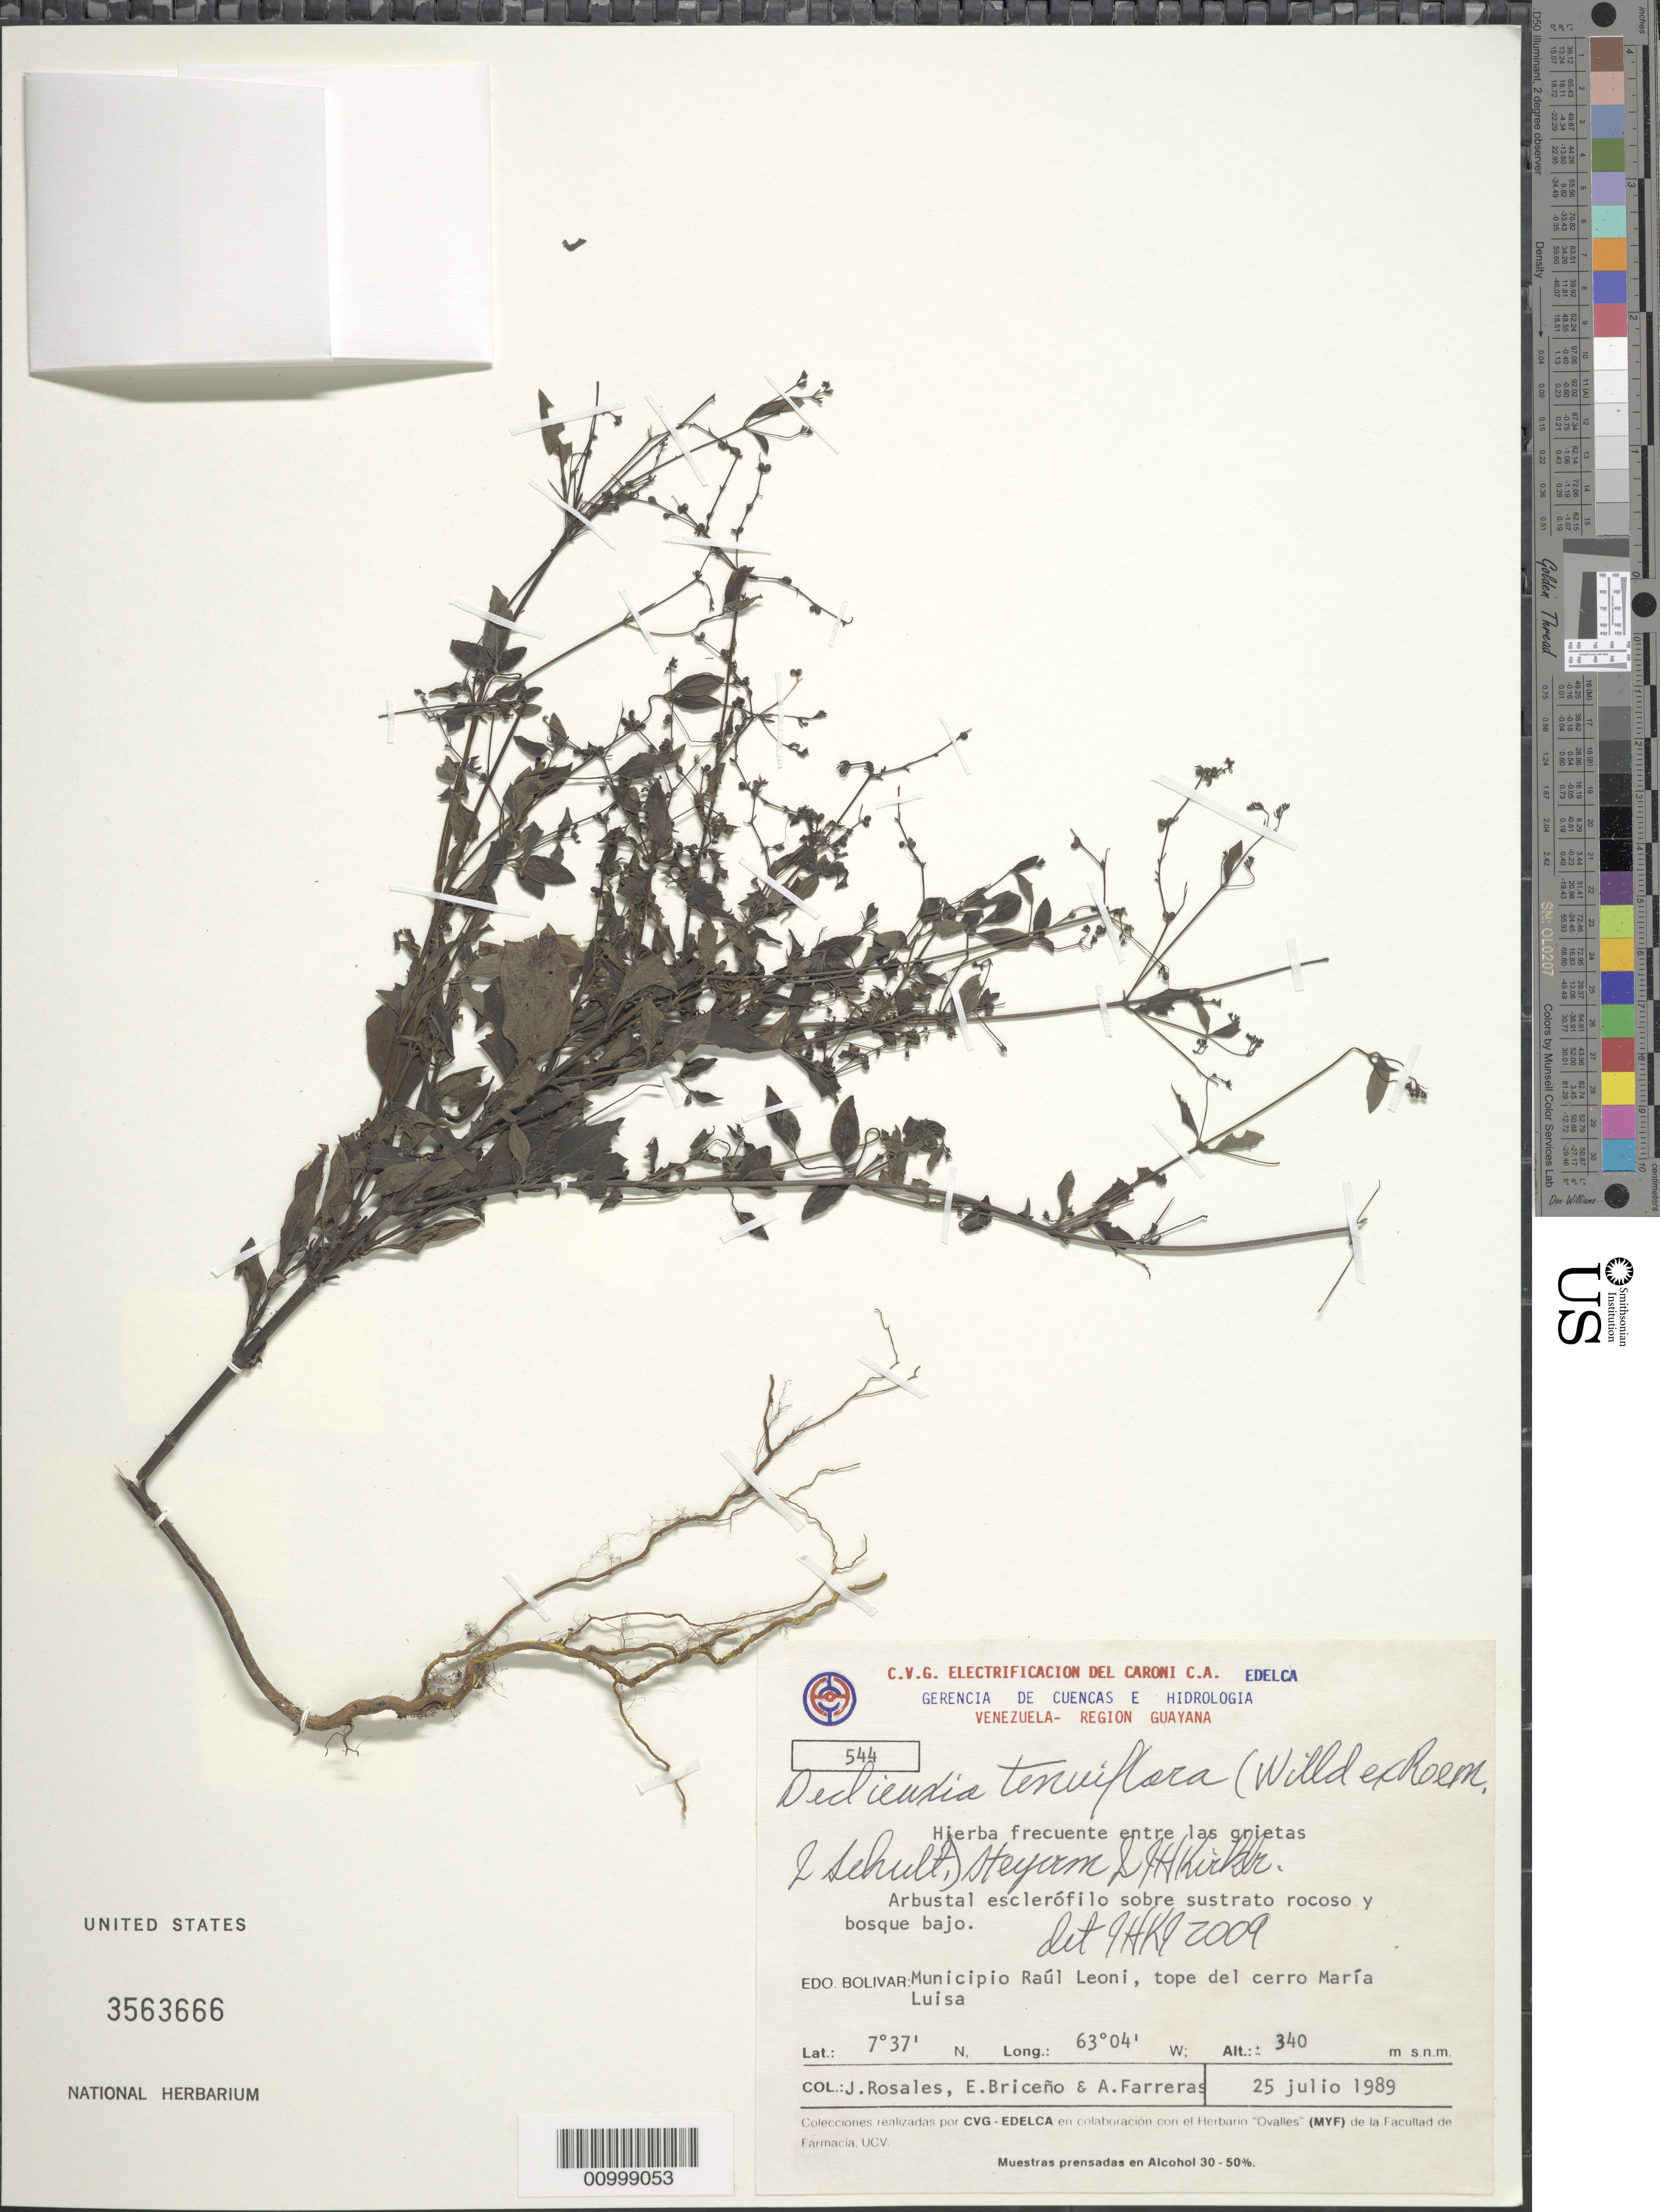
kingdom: Plantae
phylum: Tracheophyta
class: Magnoliopsida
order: Gentianales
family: Rubiaceae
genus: Declieuxia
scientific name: Declieuxia tenuiflora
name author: (Willd. ex Roem. & Schult.) Steyerm. & J.H. Kirkbr.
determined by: Kirkbride, J. H.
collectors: J. Rosales, E. Briceno & A. Farreras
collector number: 544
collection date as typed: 25-Jul-89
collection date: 1989-07-25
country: Venezuela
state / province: Bolívar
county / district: Angostura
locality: María Luisa, tope del cerro. Raúl Leoni [=Angostura]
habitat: Arbustal esclerofilo sobre sustrato rocoso y bosque bajo; entre las grietas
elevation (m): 340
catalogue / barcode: US 3563666